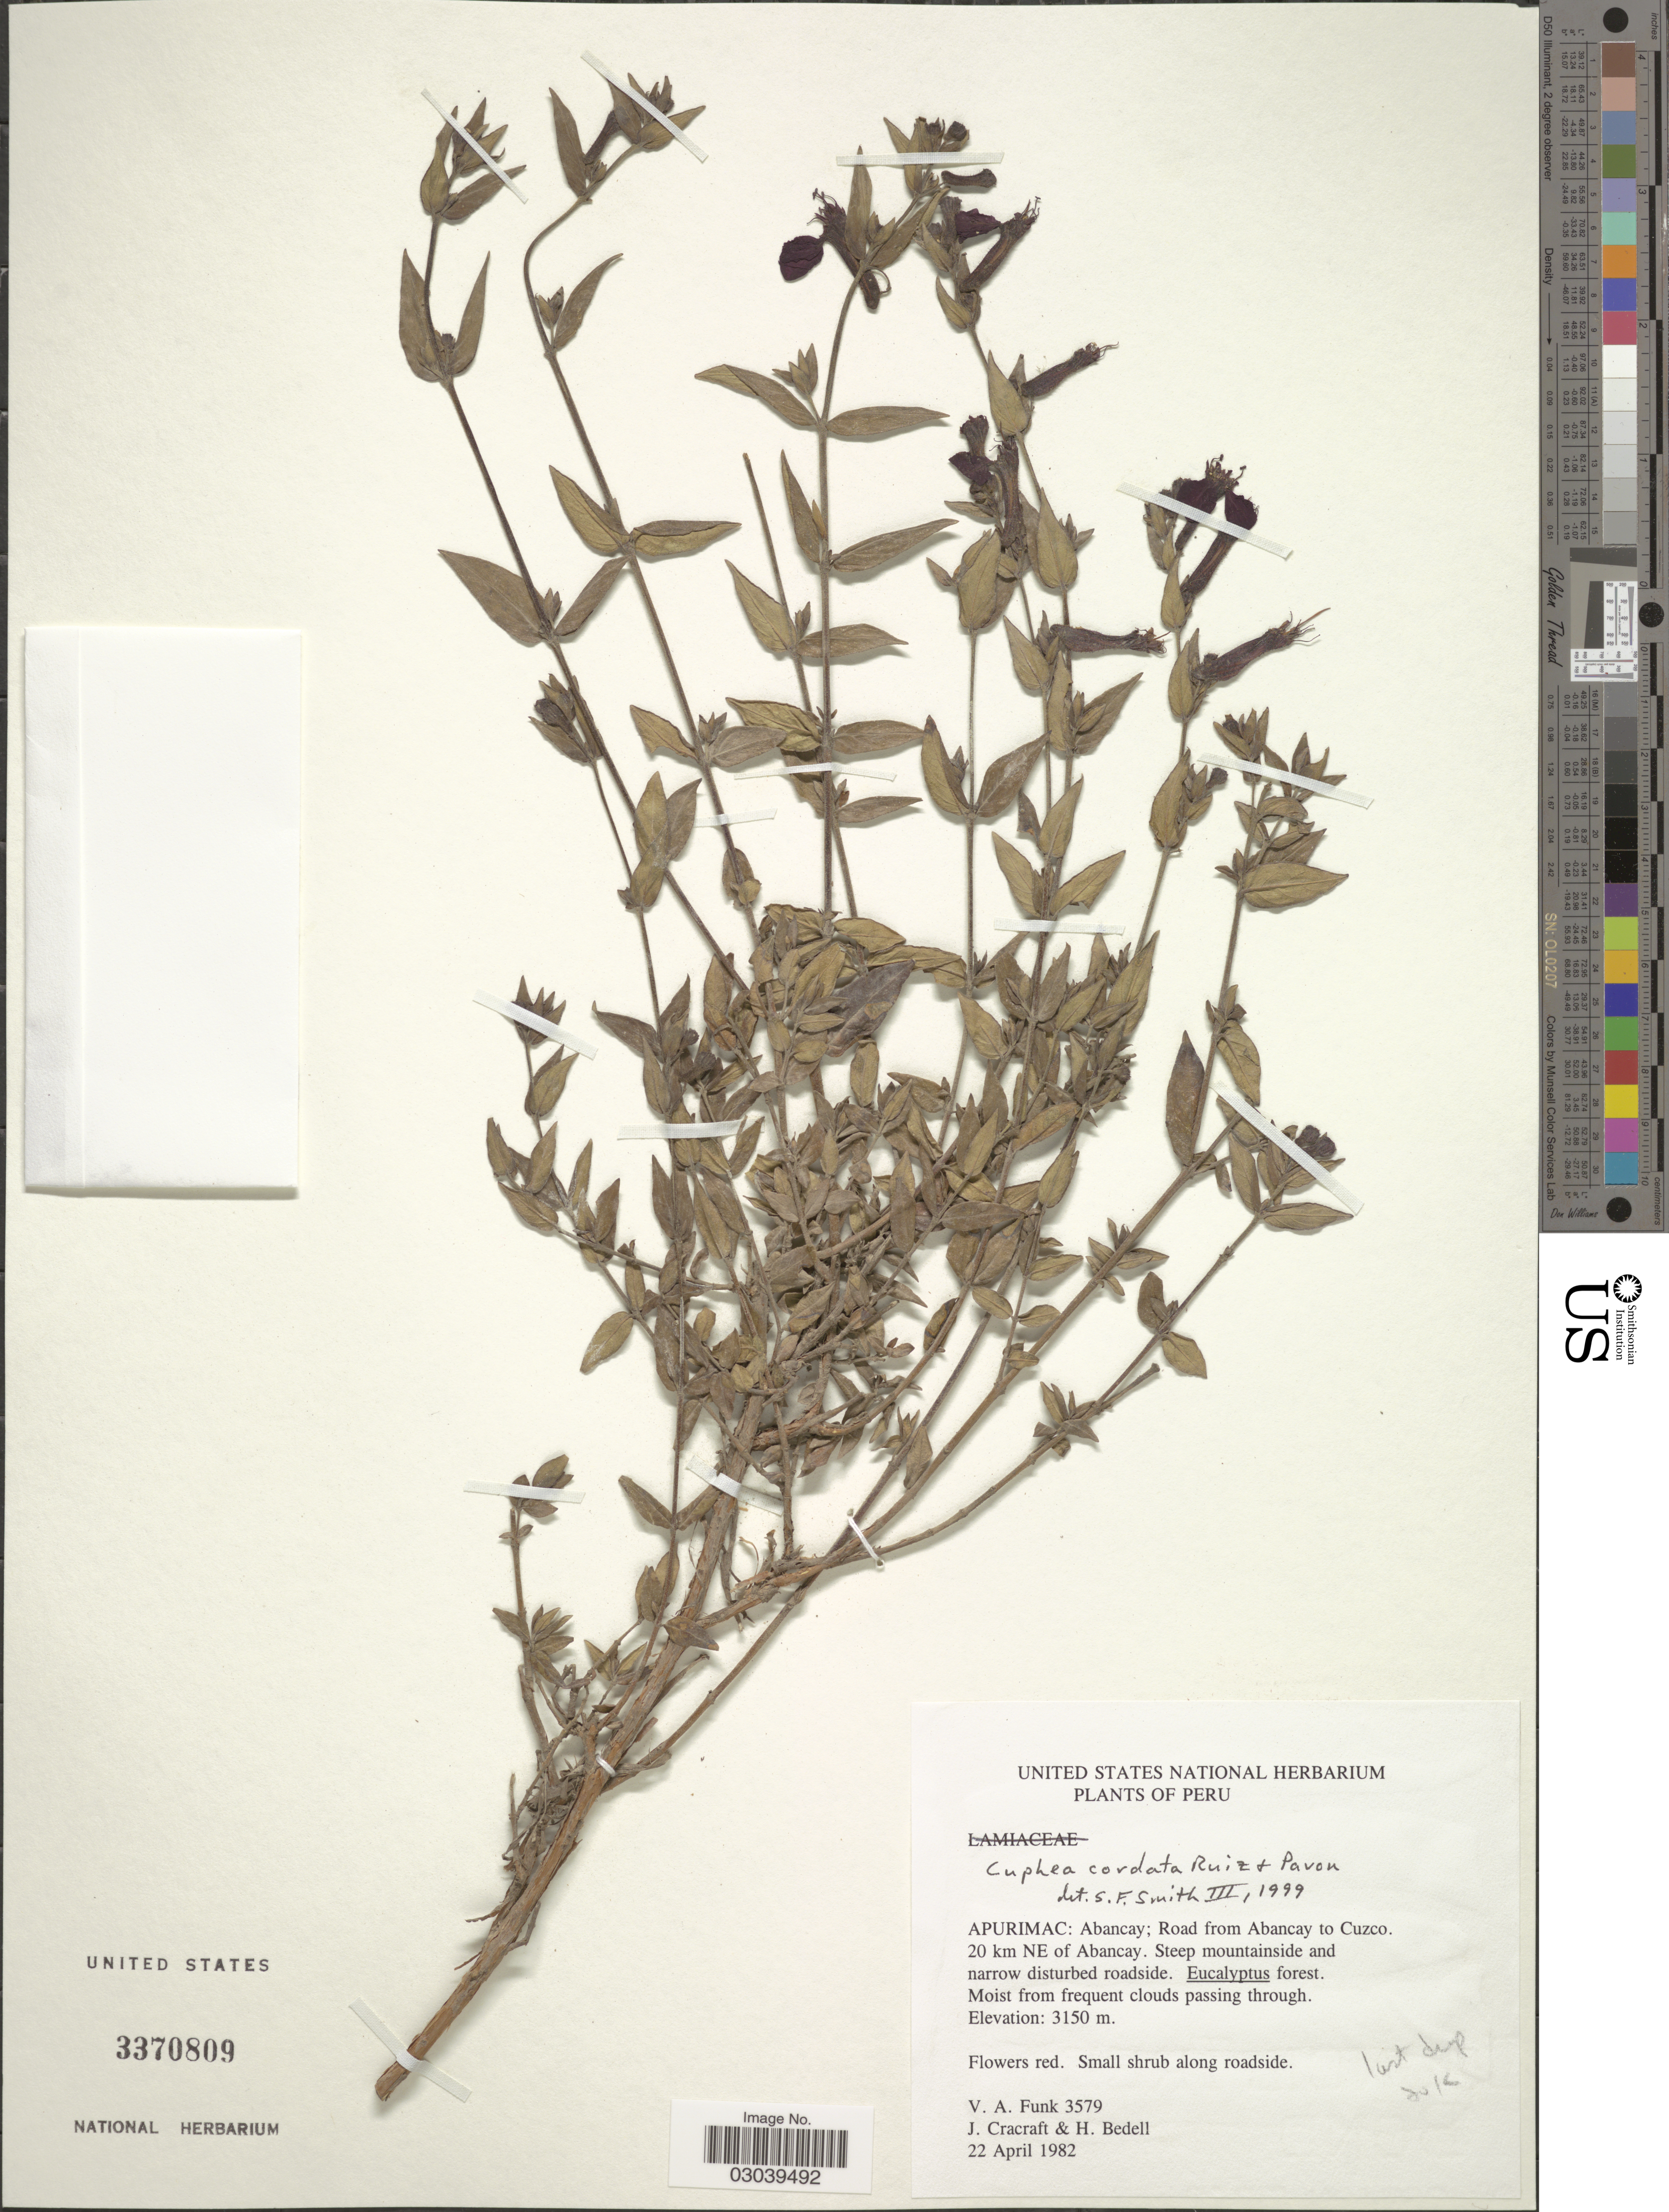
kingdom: Plantae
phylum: Tracheophyta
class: Magnoliopsida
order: Myrtales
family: Lythraceae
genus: Cuphea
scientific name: Cuphea cordata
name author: Ruiz & Pav.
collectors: V. Funk, J. L. Cracraft & H. Bedell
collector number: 3579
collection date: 1982-04-22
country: Peru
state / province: Apurímac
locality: Abancay; Road from Abancay to Cuzco. 20 km NE of Abancay.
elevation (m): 3150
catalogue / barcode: US 3370809